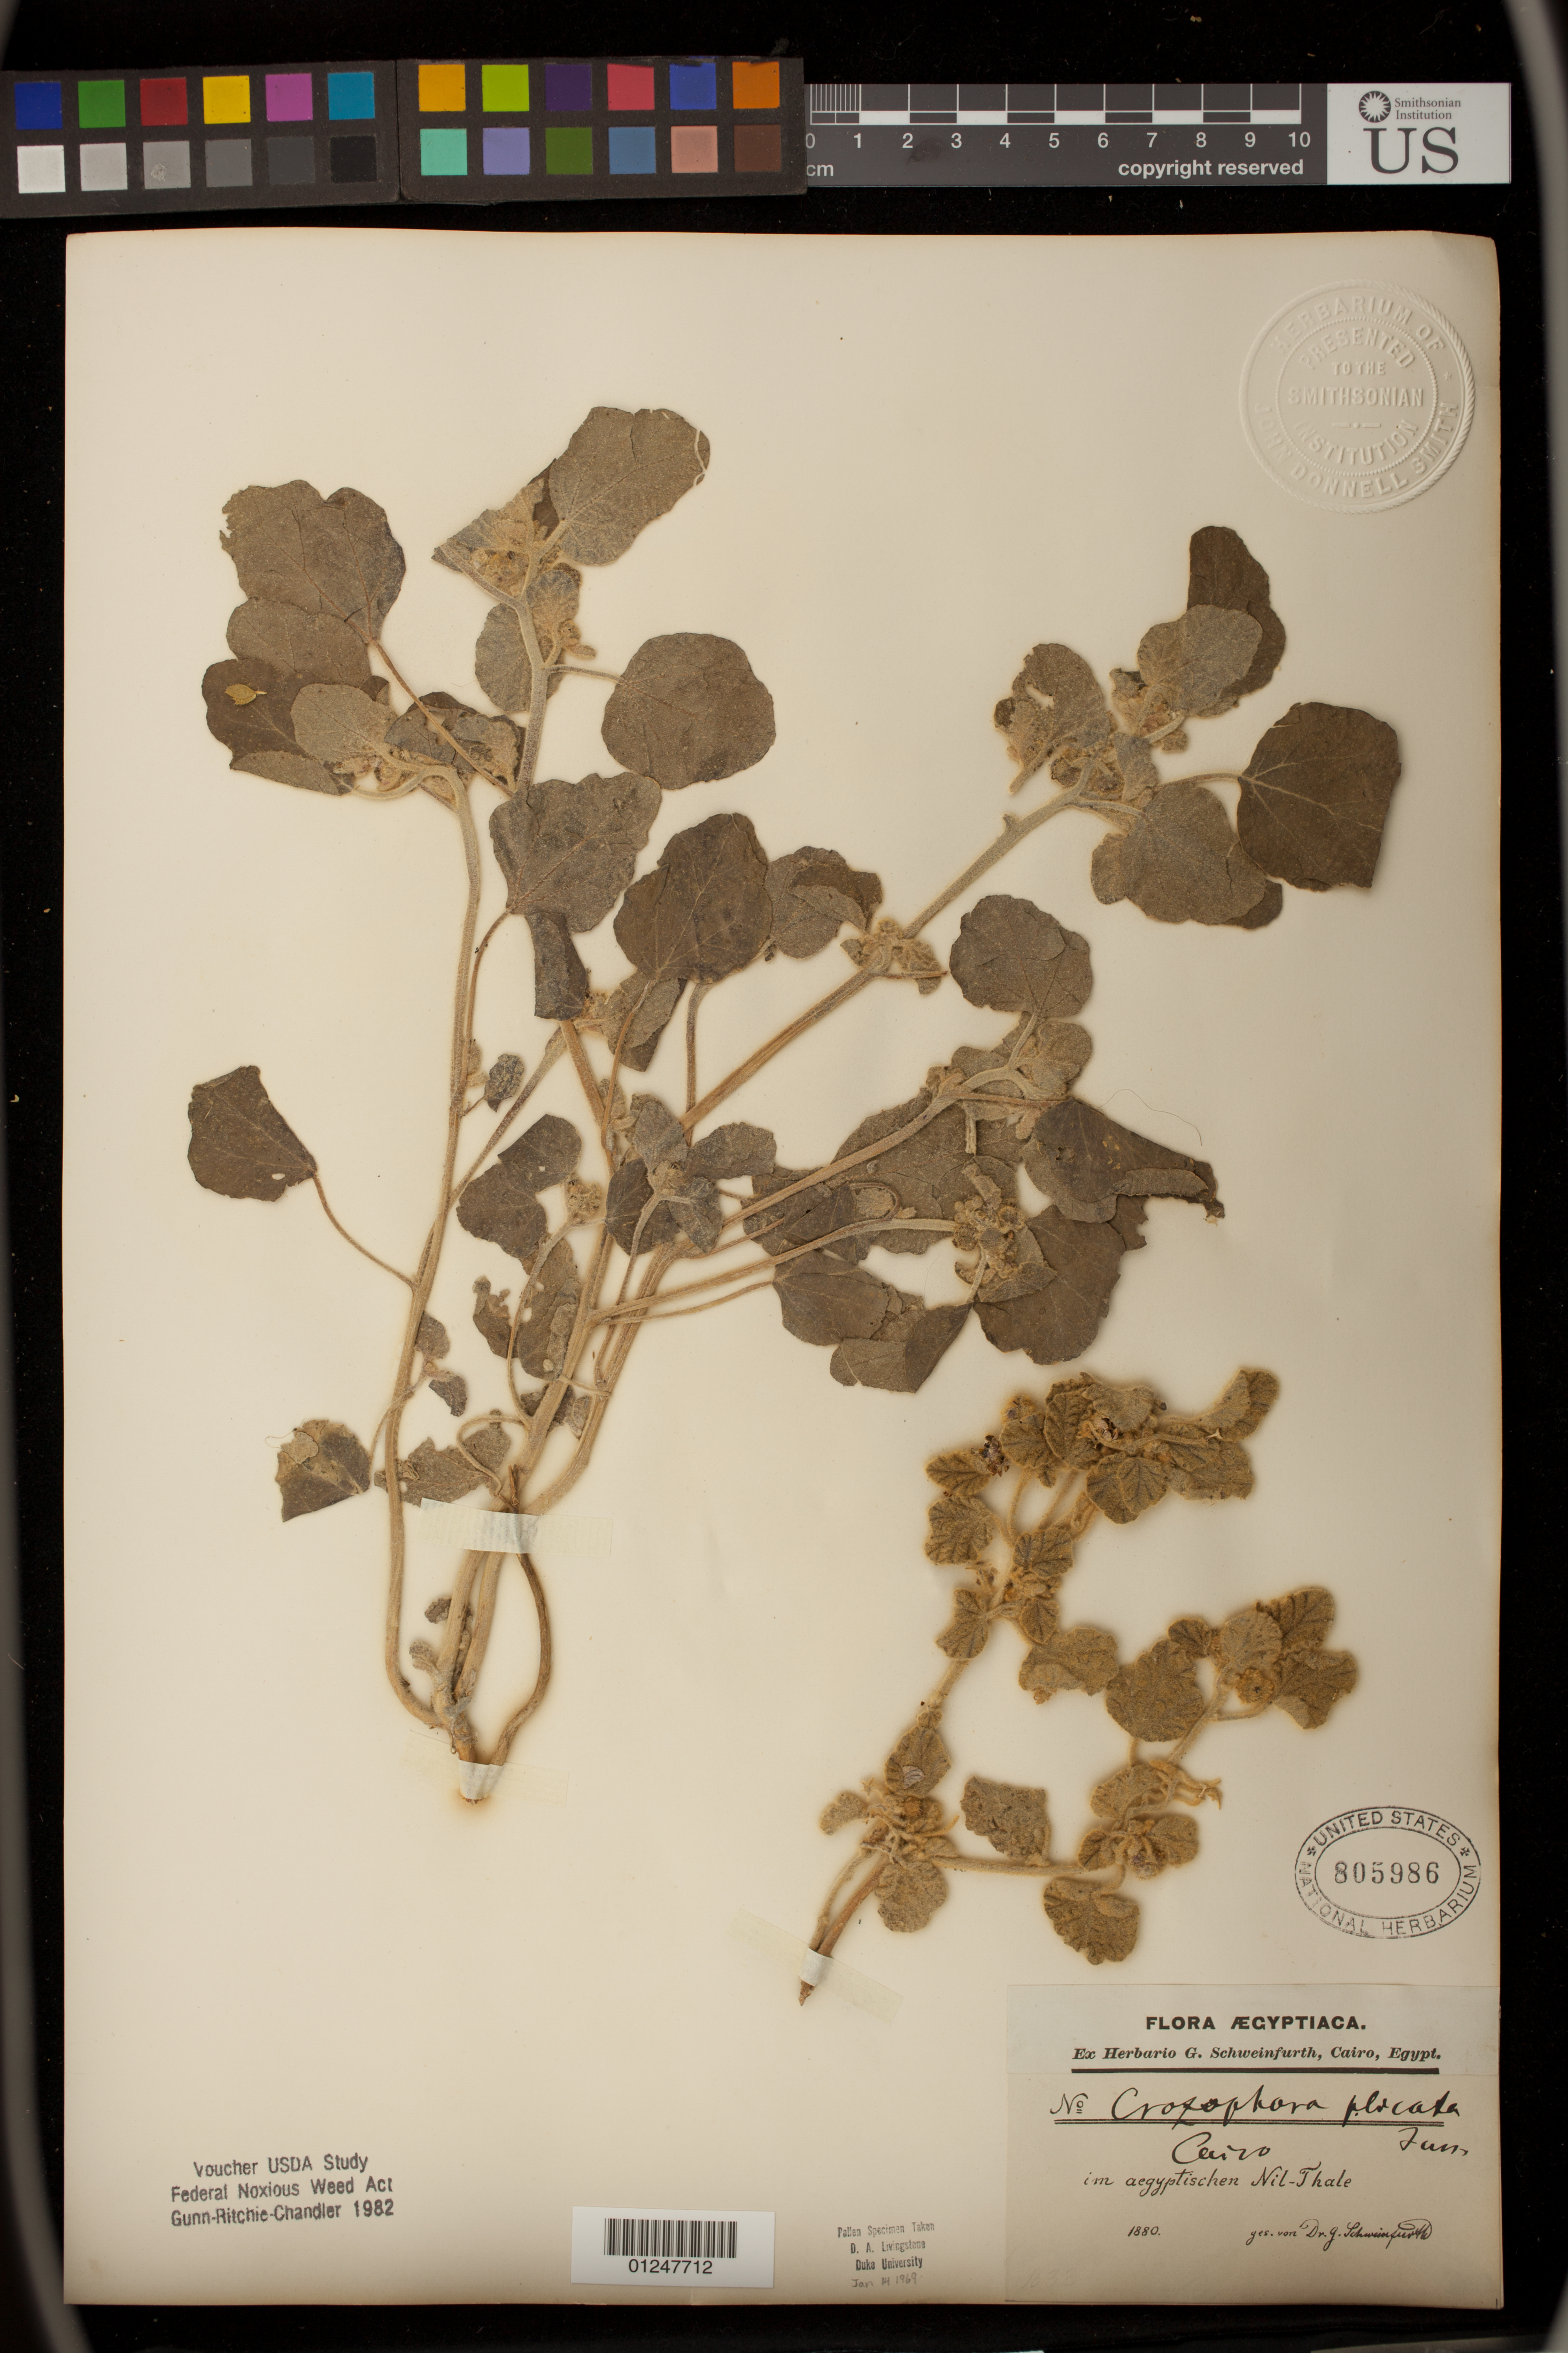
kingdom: Plantae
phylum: Tracheophyta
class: Magnoliopsida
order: Malpighiales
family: Euphorbiaceae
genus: Chrozophora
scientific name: Chrozophora plicata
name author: A. Juss.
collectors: G. A. Schweinfurth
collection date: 1880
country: Egypt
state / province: Al Qahirah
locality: Cairo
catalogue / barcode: US 805986